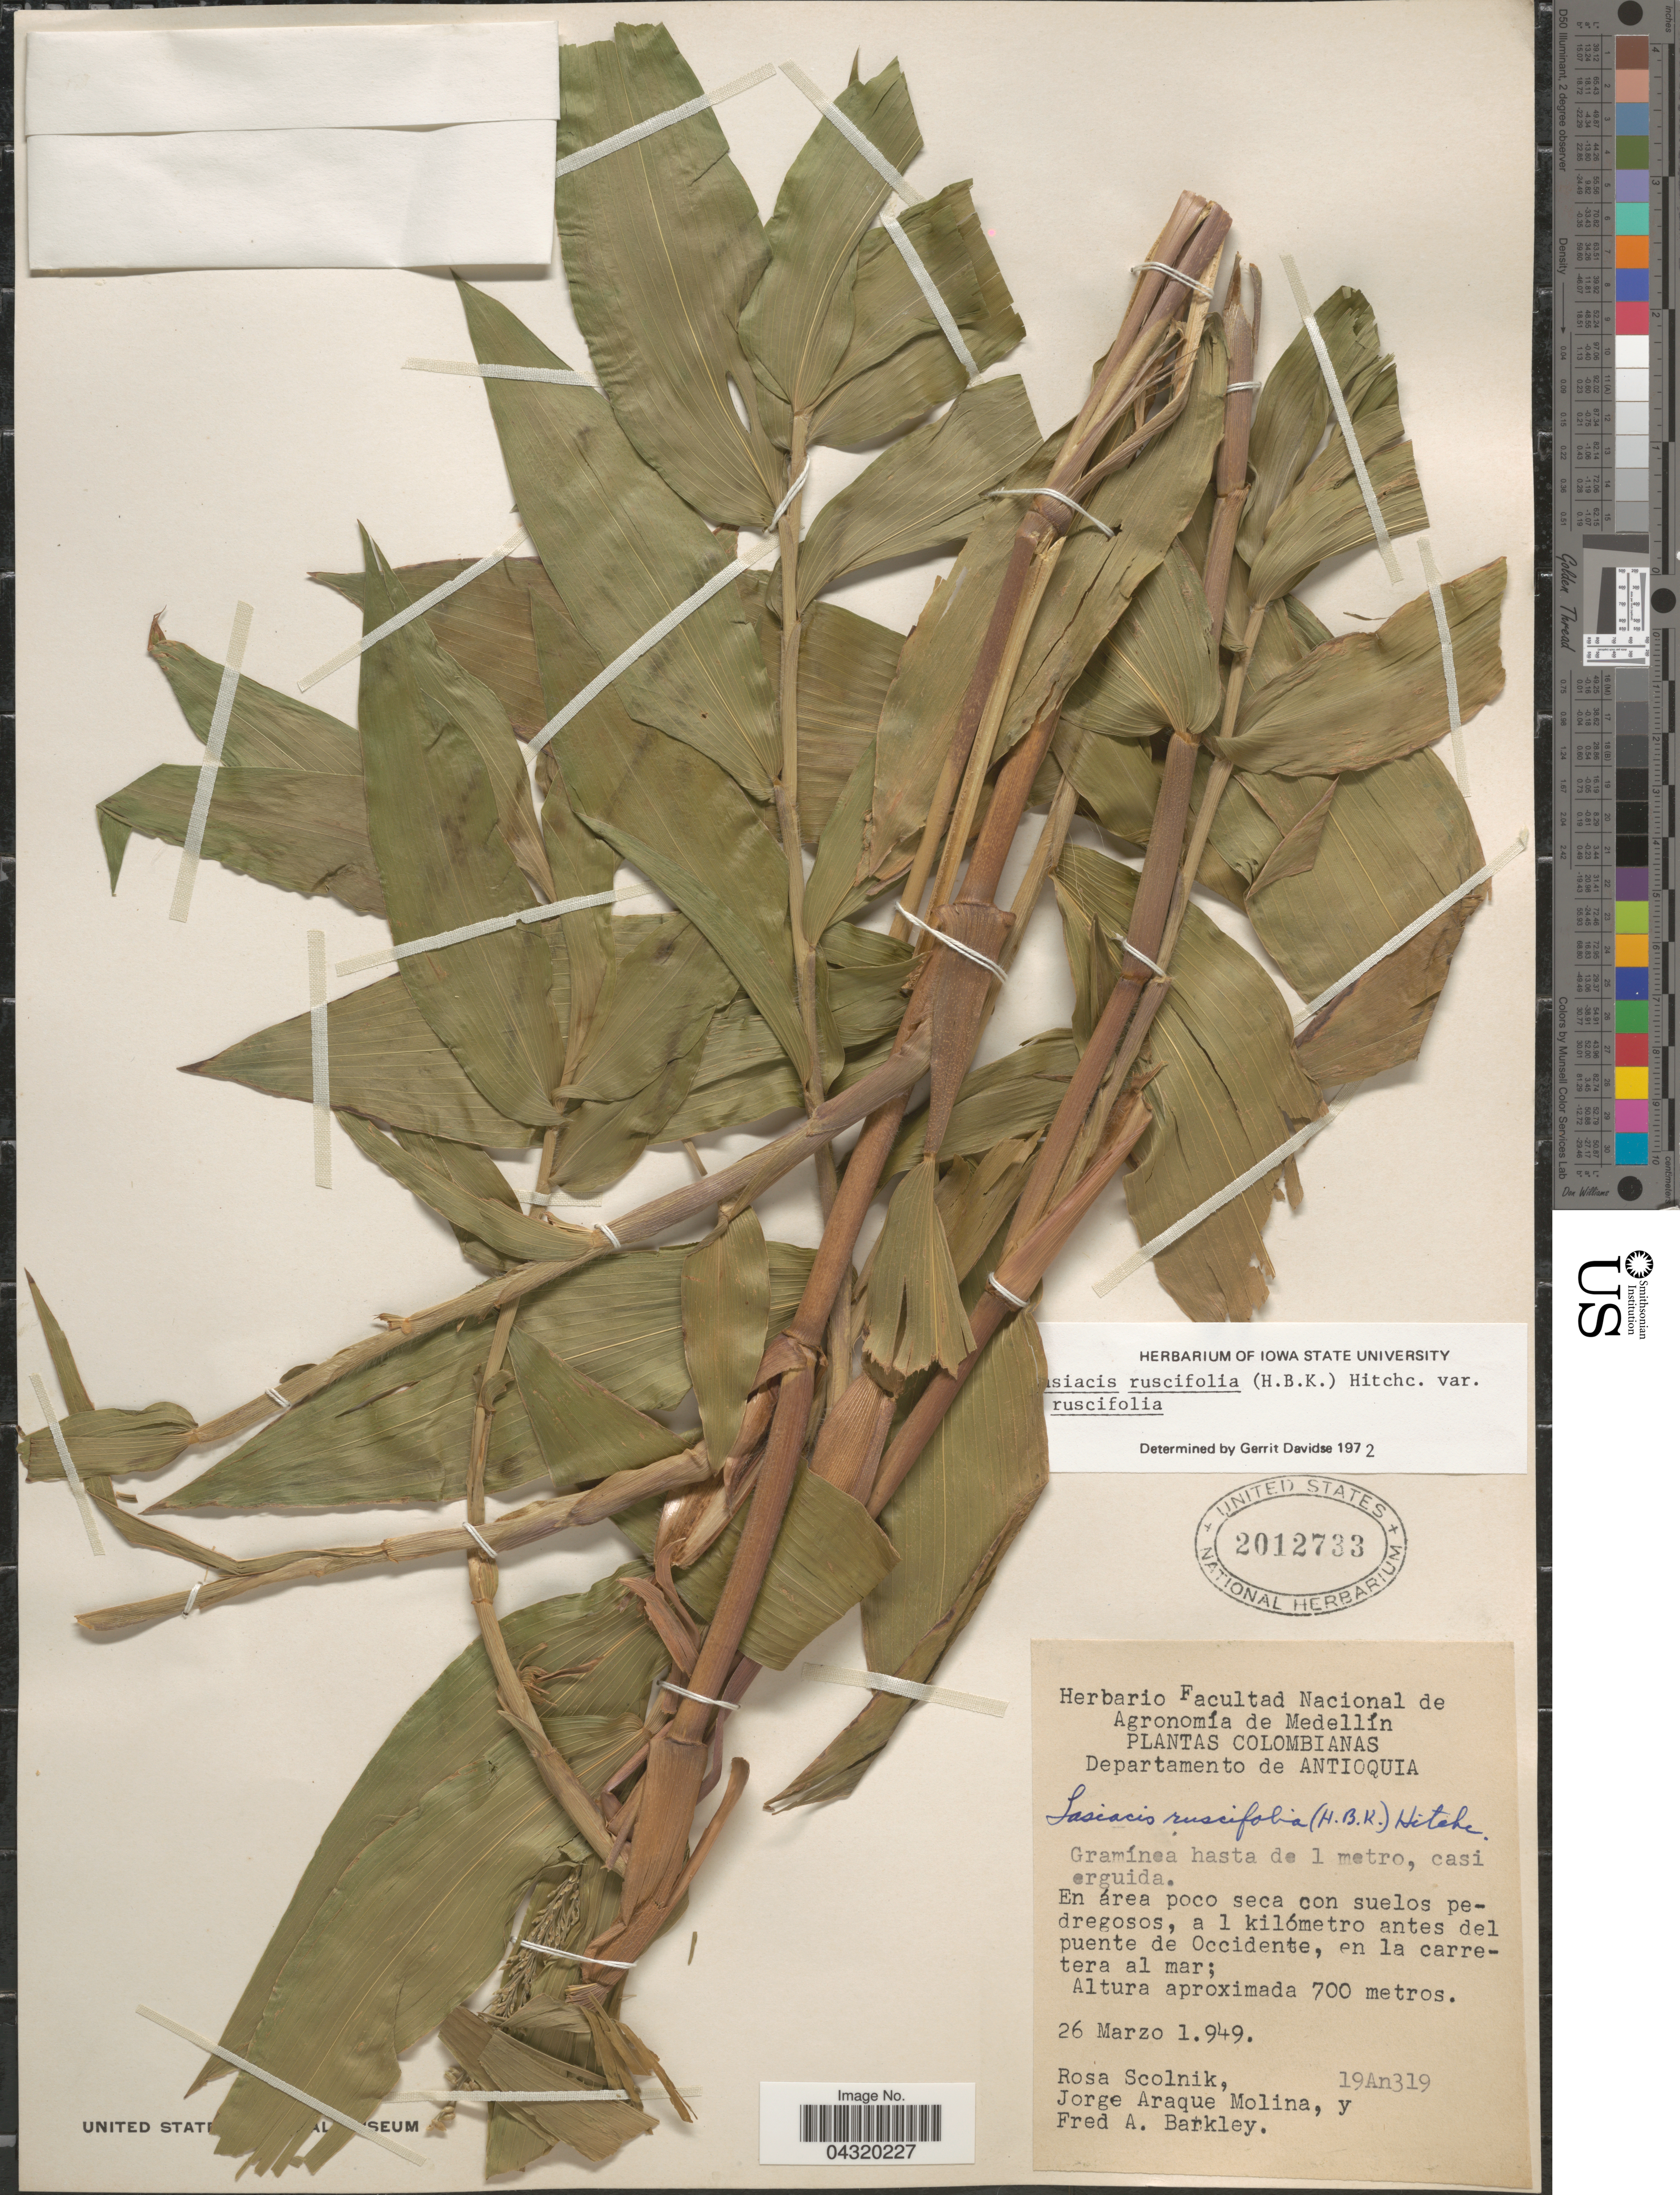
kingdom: Plantae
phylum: Tracheophyta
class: Liliopsida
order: Poales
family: Poaceae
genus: Lasiacis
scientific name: Lasiacis ruscifolia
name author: (Kunth) Hitchc.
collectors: R. Scolnik, J. Araque Molina & F. A. Barkley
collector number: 19An319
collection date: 1949-03-26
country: Colombia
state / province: Antioquia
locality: Departamento de Antioquia. En área poco seca con suelos pedregosos, a 1 kilómetro antes del puente de Occidente, en la carretera al mar.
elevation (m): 700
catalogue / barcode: US 2012733